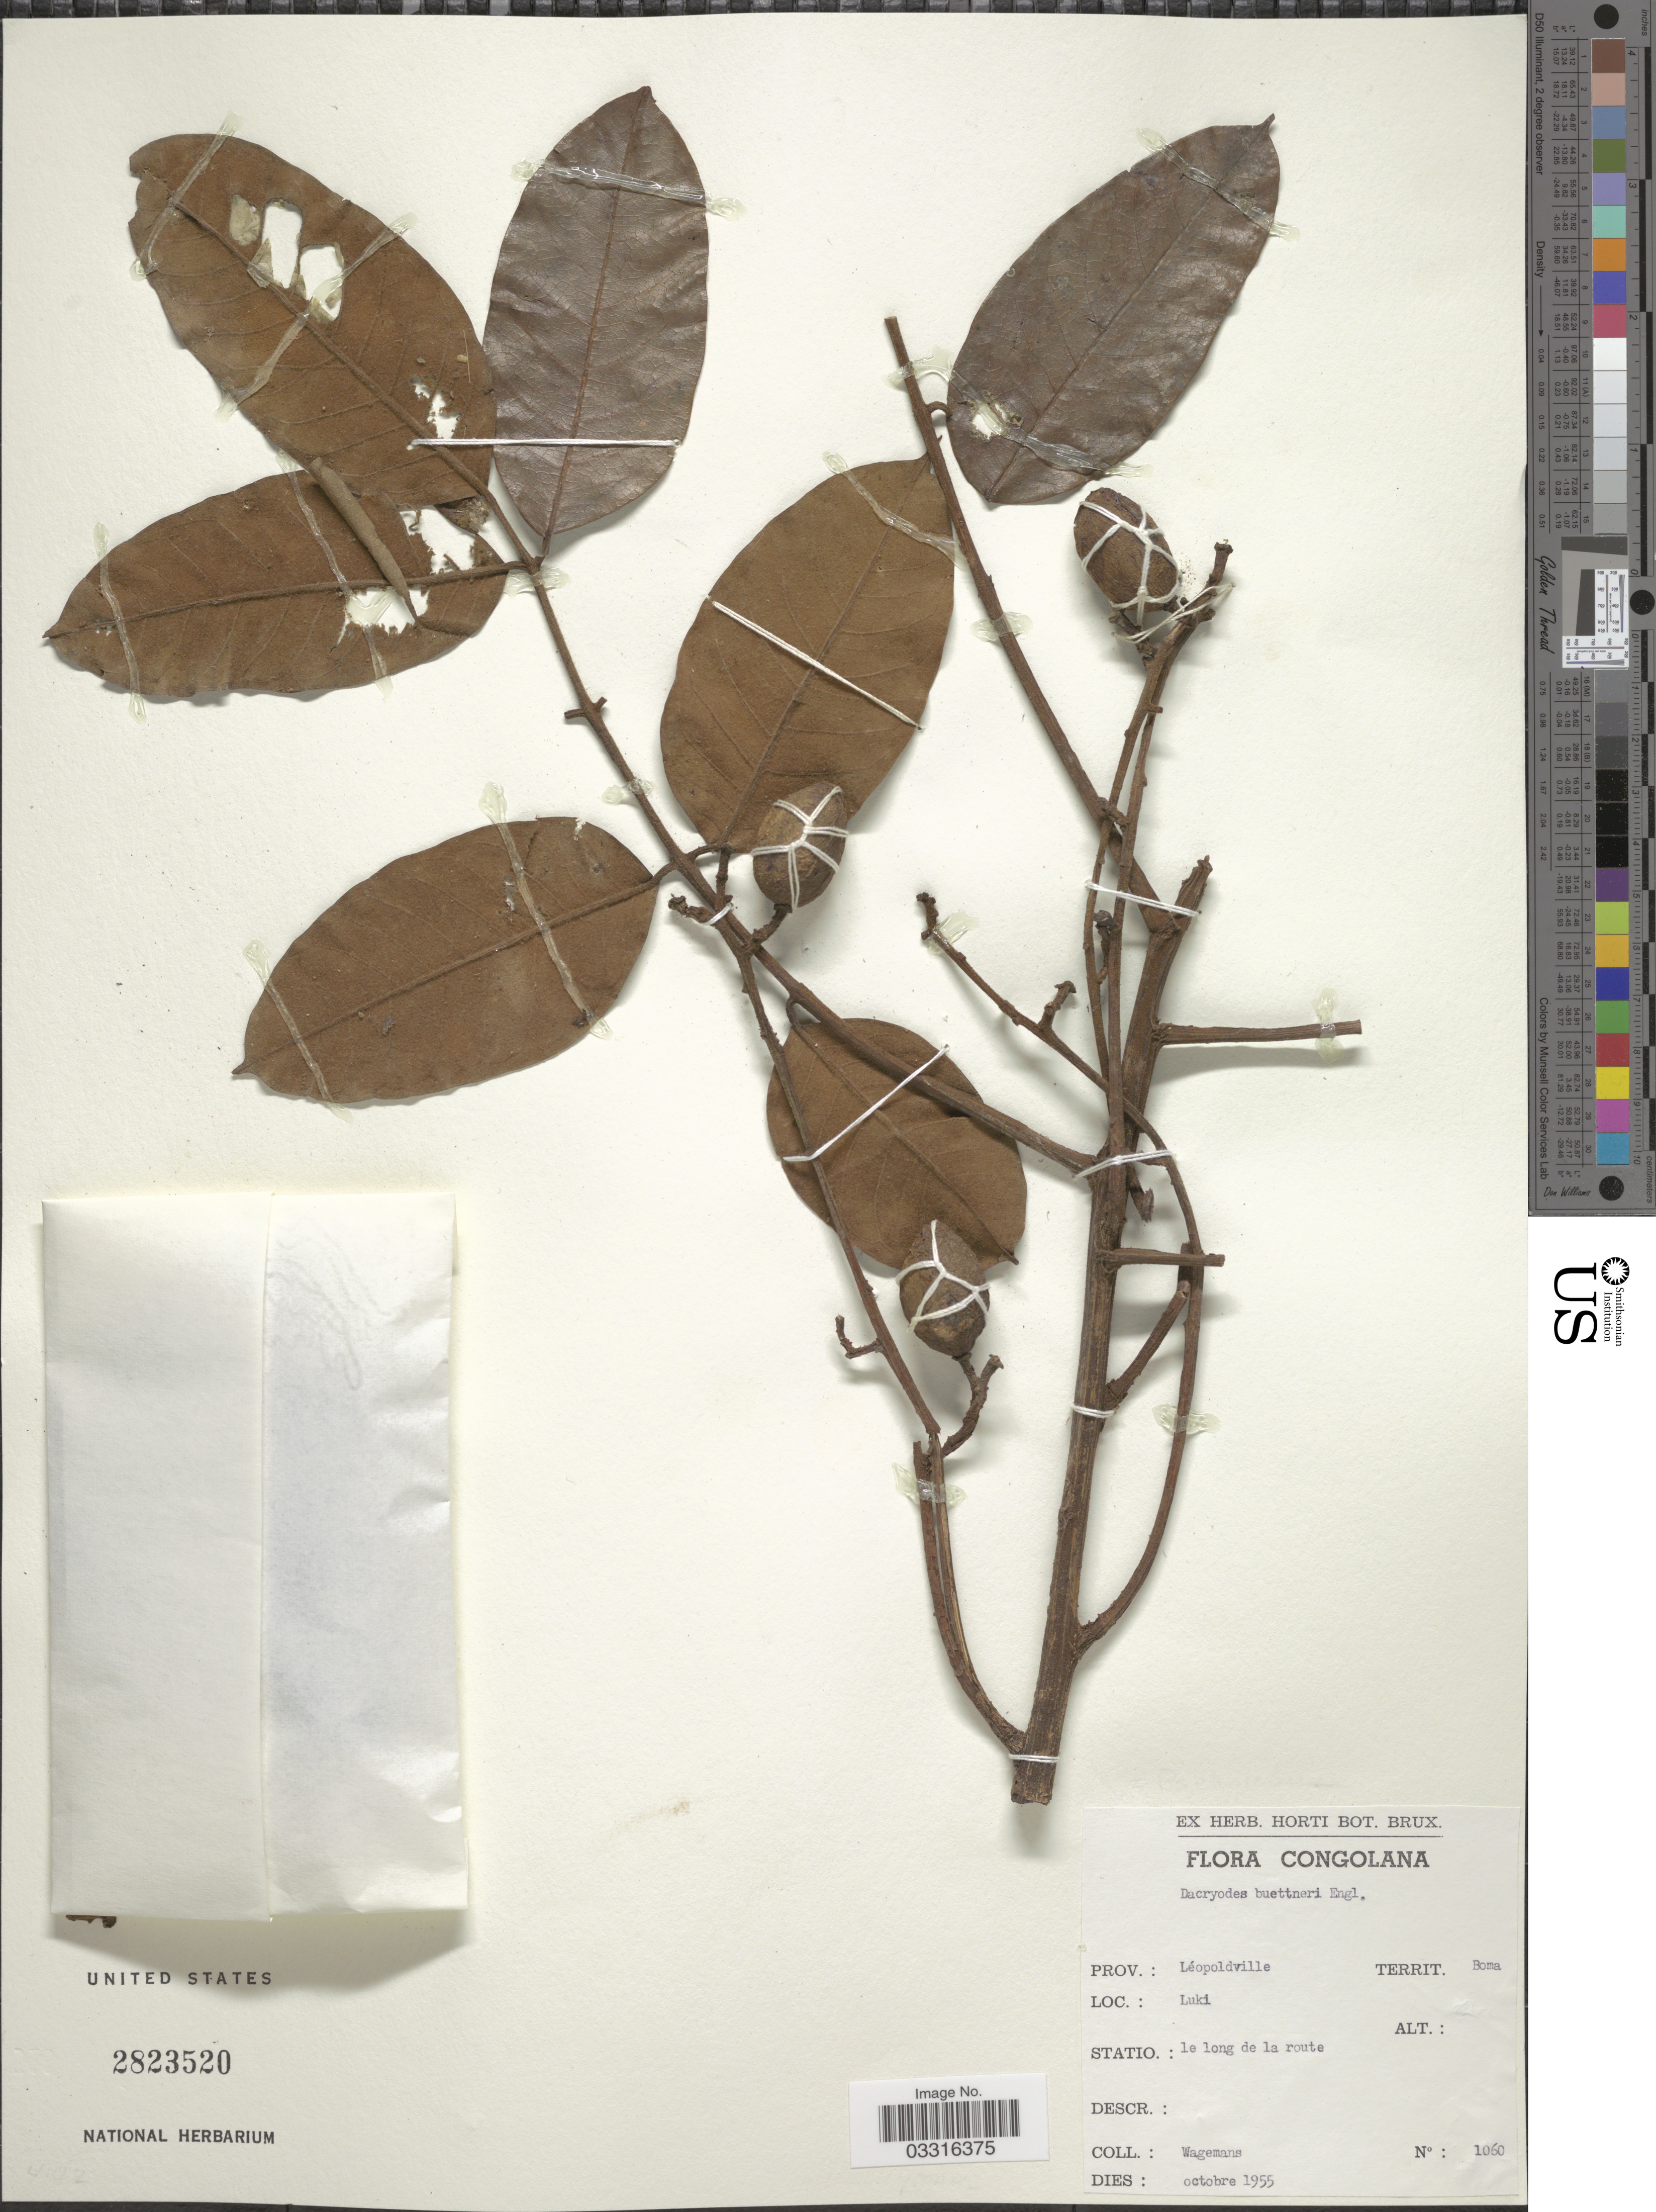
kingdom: Plantae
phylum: Tracheophyta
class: Magnoliopsida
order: Sapindales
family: Burseraceae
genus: Dacryodes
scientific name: Dacryodes buettneri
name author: (Engl.) H.J. Lam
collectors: -. Wagemans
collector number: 1060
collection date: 1955-10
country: Congo, Democratic Republic of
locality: Congolana. Prov.: Léopoldville, Territ. Boma. Luki.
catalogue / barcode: US 2823520